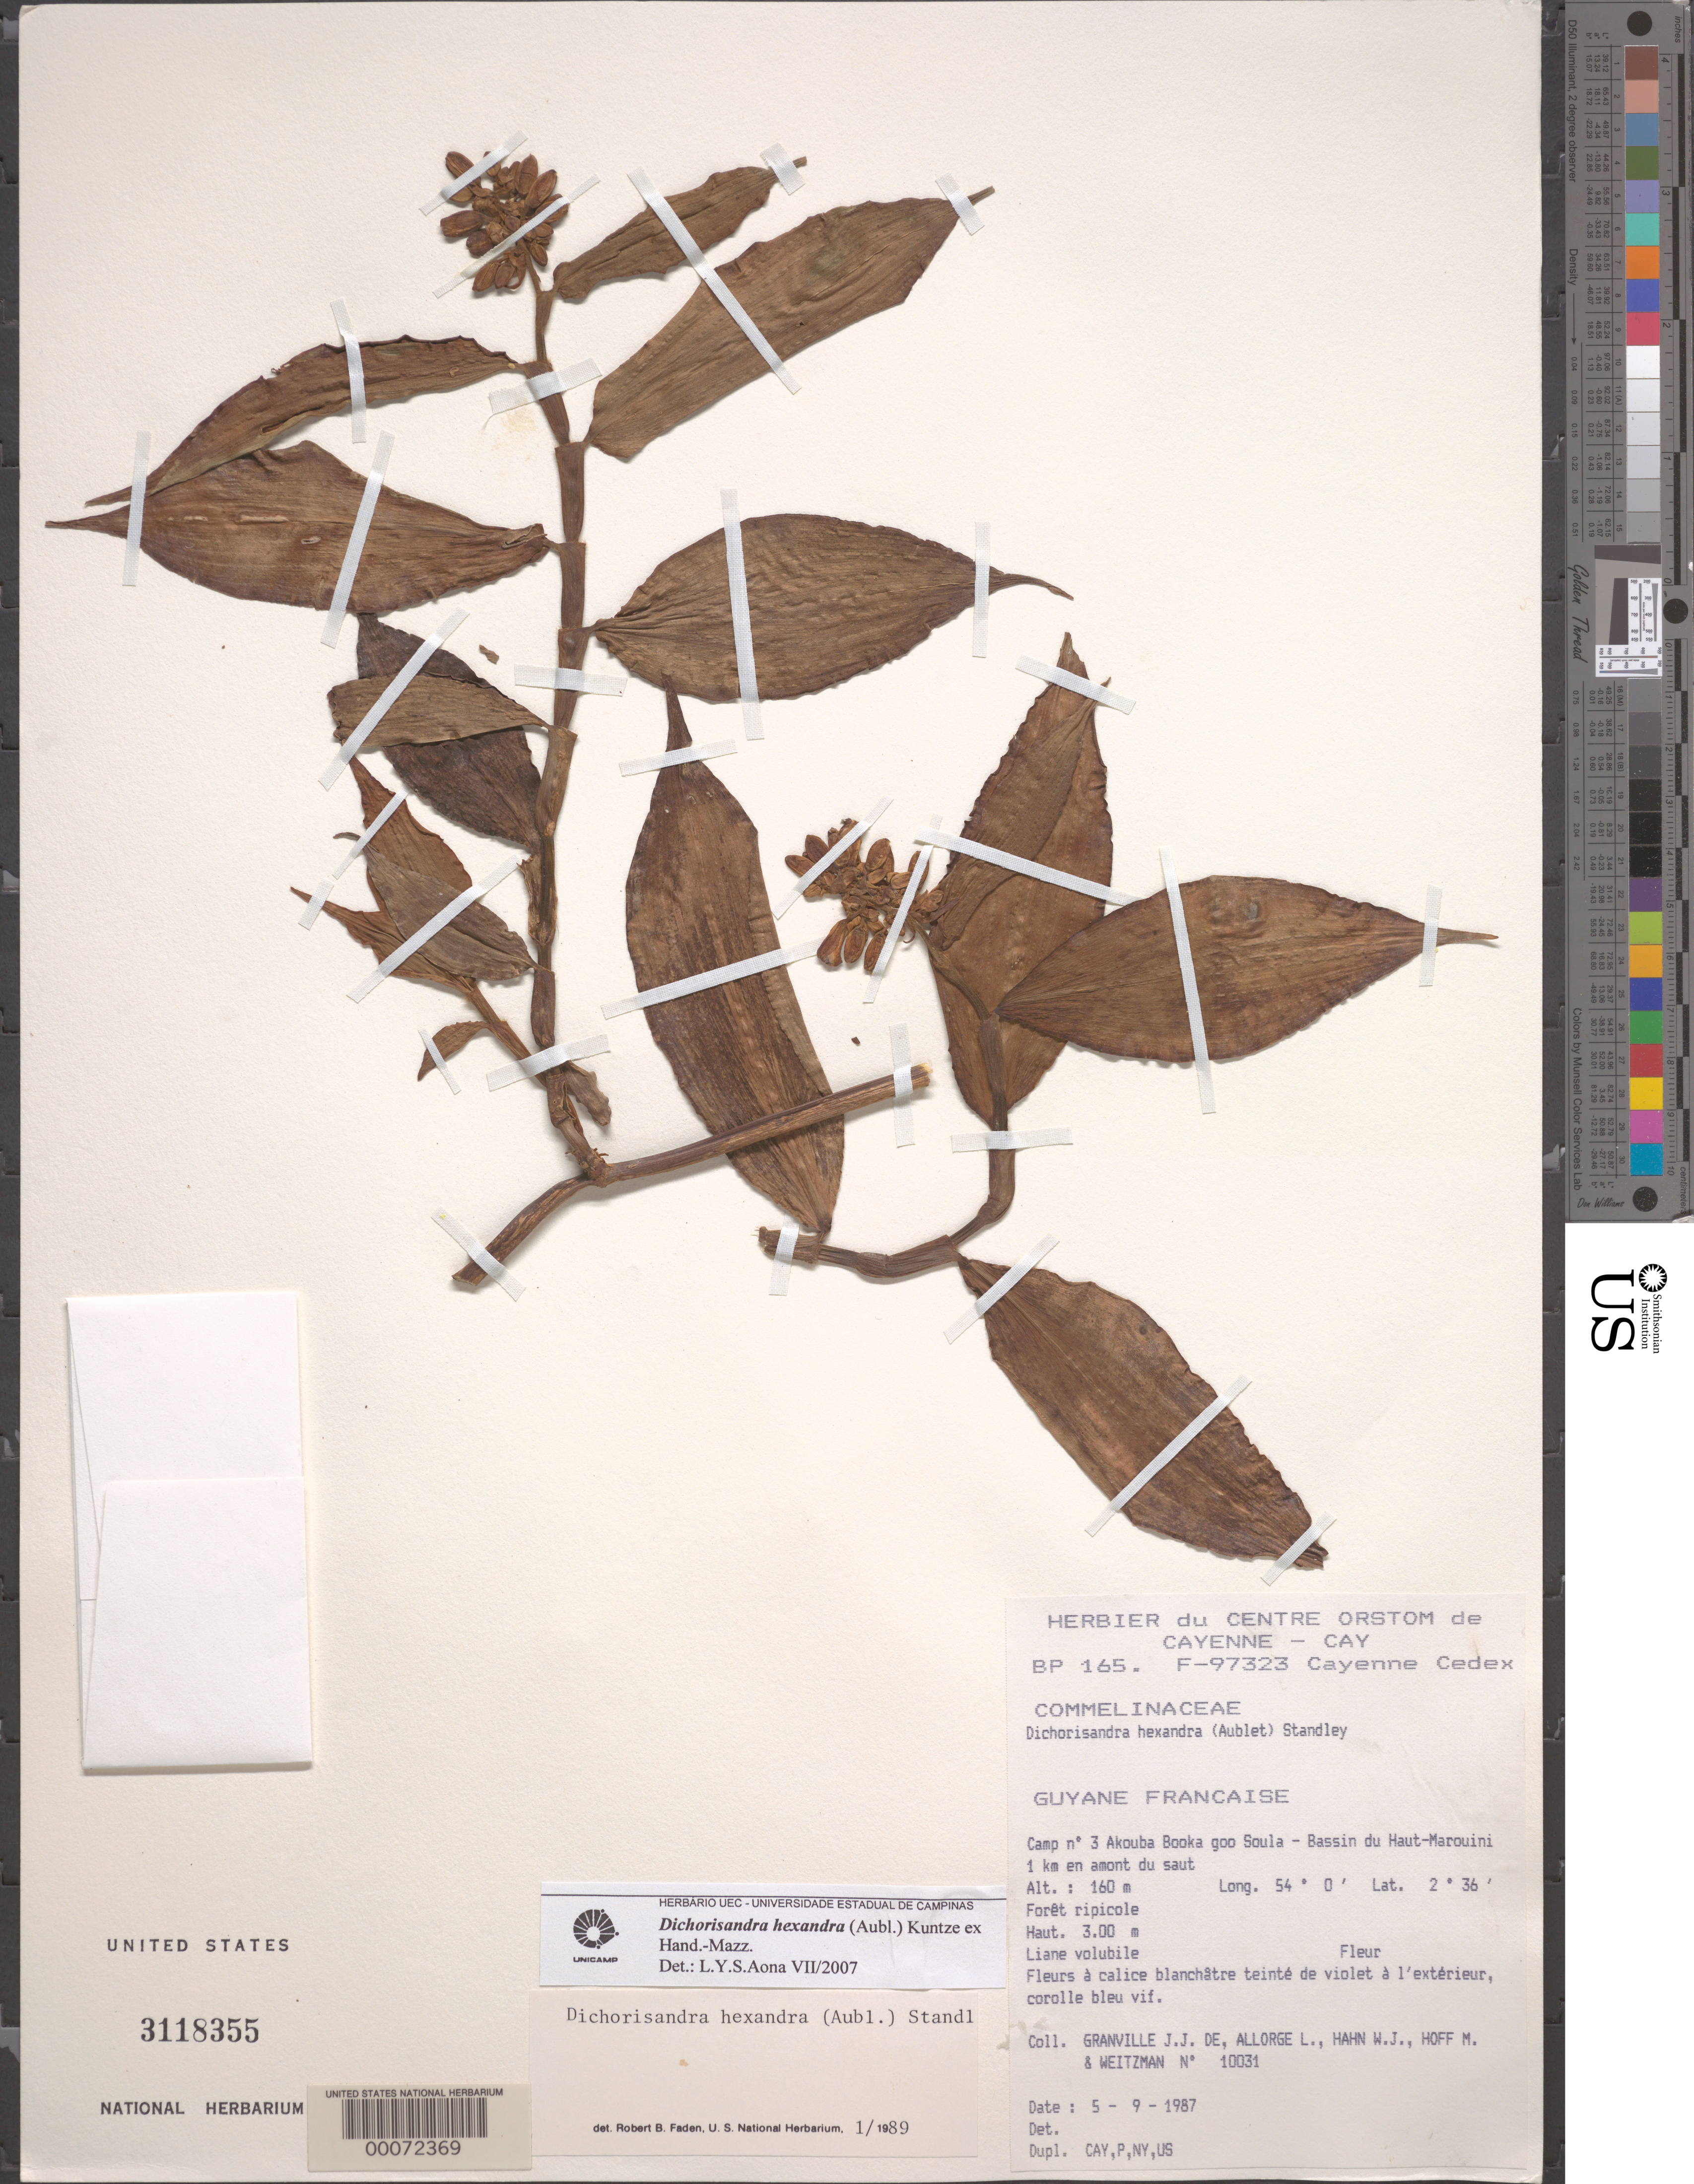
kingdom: Plantae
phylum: Tracheophyta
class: Liliopsida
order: Commelinales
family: Commelinaceae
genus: Dichorisandra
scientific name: Dichorisandra hexandra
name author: (Aubl.) Standl.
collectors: J.-J. de Granville, L. Allorge, W. J. Hahn, M. Hoff & Weitzman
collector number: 10031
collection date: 1987-09-05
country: French Guiana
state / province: Cayenne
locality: Guyane Francaise. Camp nº 3 Akouba Booka goo Soula - Bassin du Haut-Marouini 1 km en amont du saut.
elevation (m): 160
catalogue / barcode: US 3118355